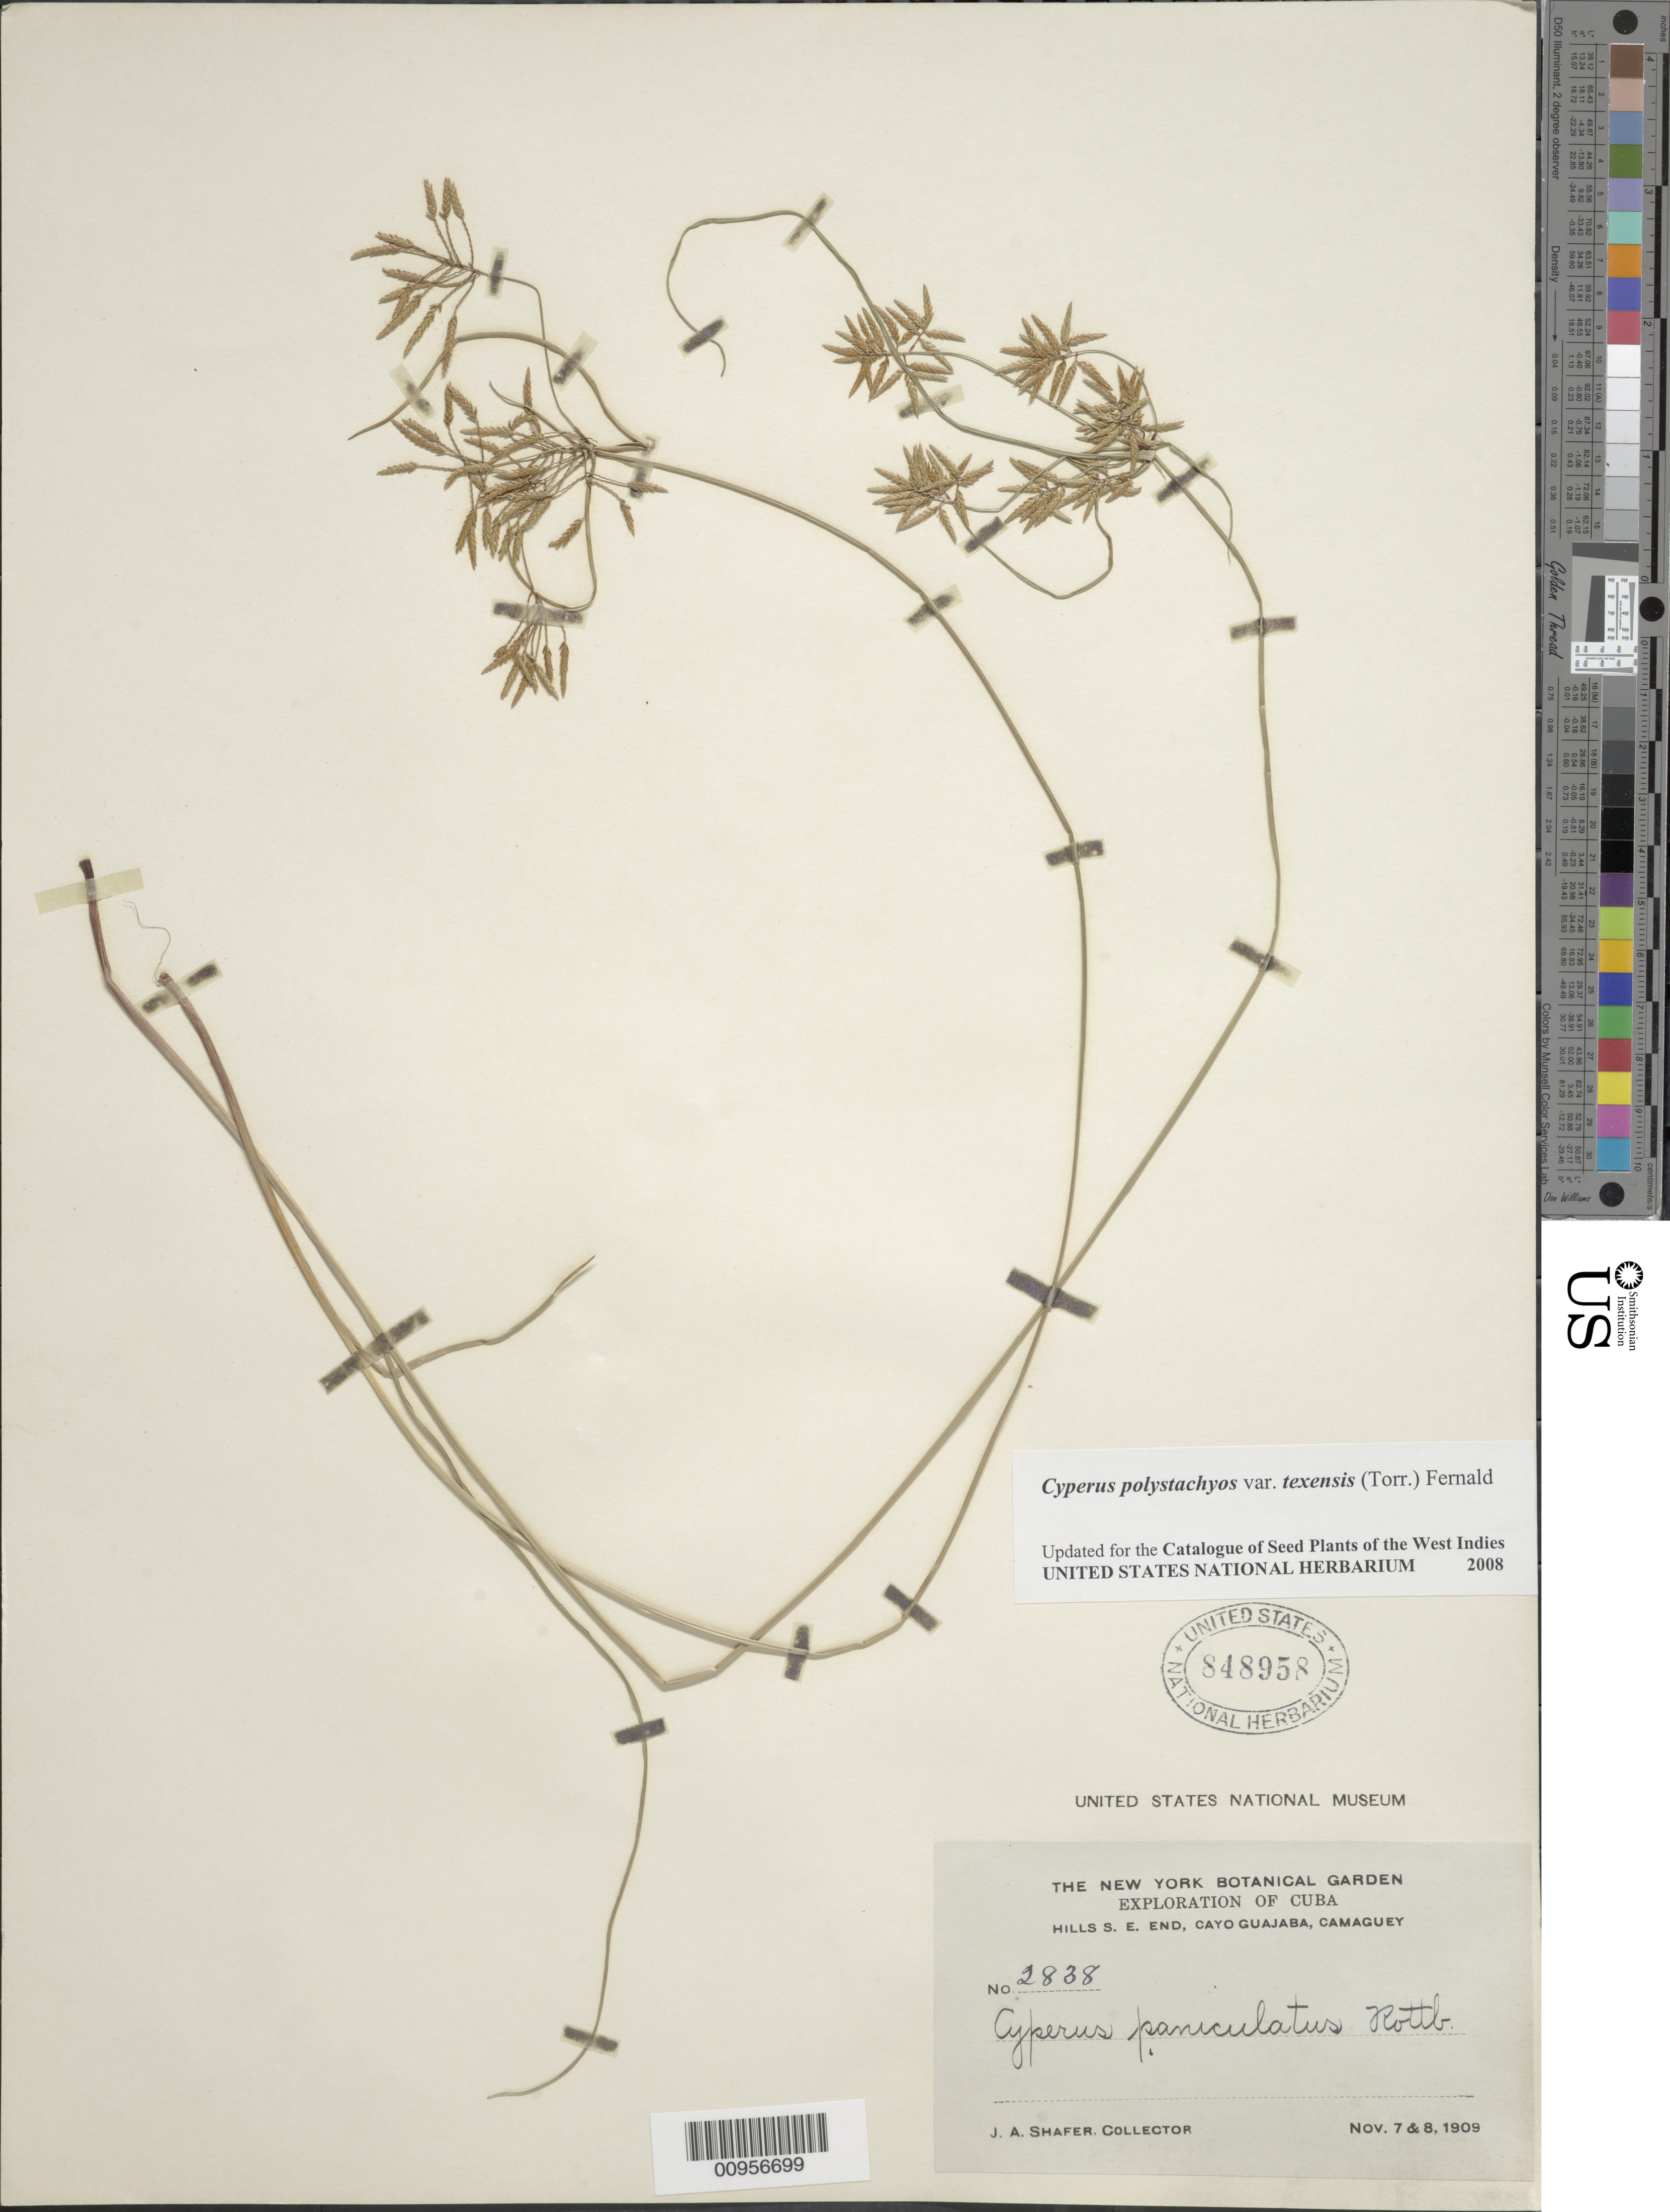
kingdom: Plantae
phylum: Tracheophyta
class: Liliopsida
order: Poales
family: Cyperaceae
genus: Cyperus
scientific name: Cyperus polystachyos var. texensis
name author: (Torr.) Fernald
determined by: Strong, M. T., (US), Smithsonian Institution - National Museum of Natural History (UNITED STATES)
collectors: J. A. Shafer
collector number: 2838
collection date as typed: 07 Nov 1909 to 08 Nov 1909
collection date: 1909-11-07/1909-11-08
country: Cuba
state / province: Camagüey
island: Cuba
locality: Hills SE End, Cayo Guajaba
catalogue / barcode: US 848958